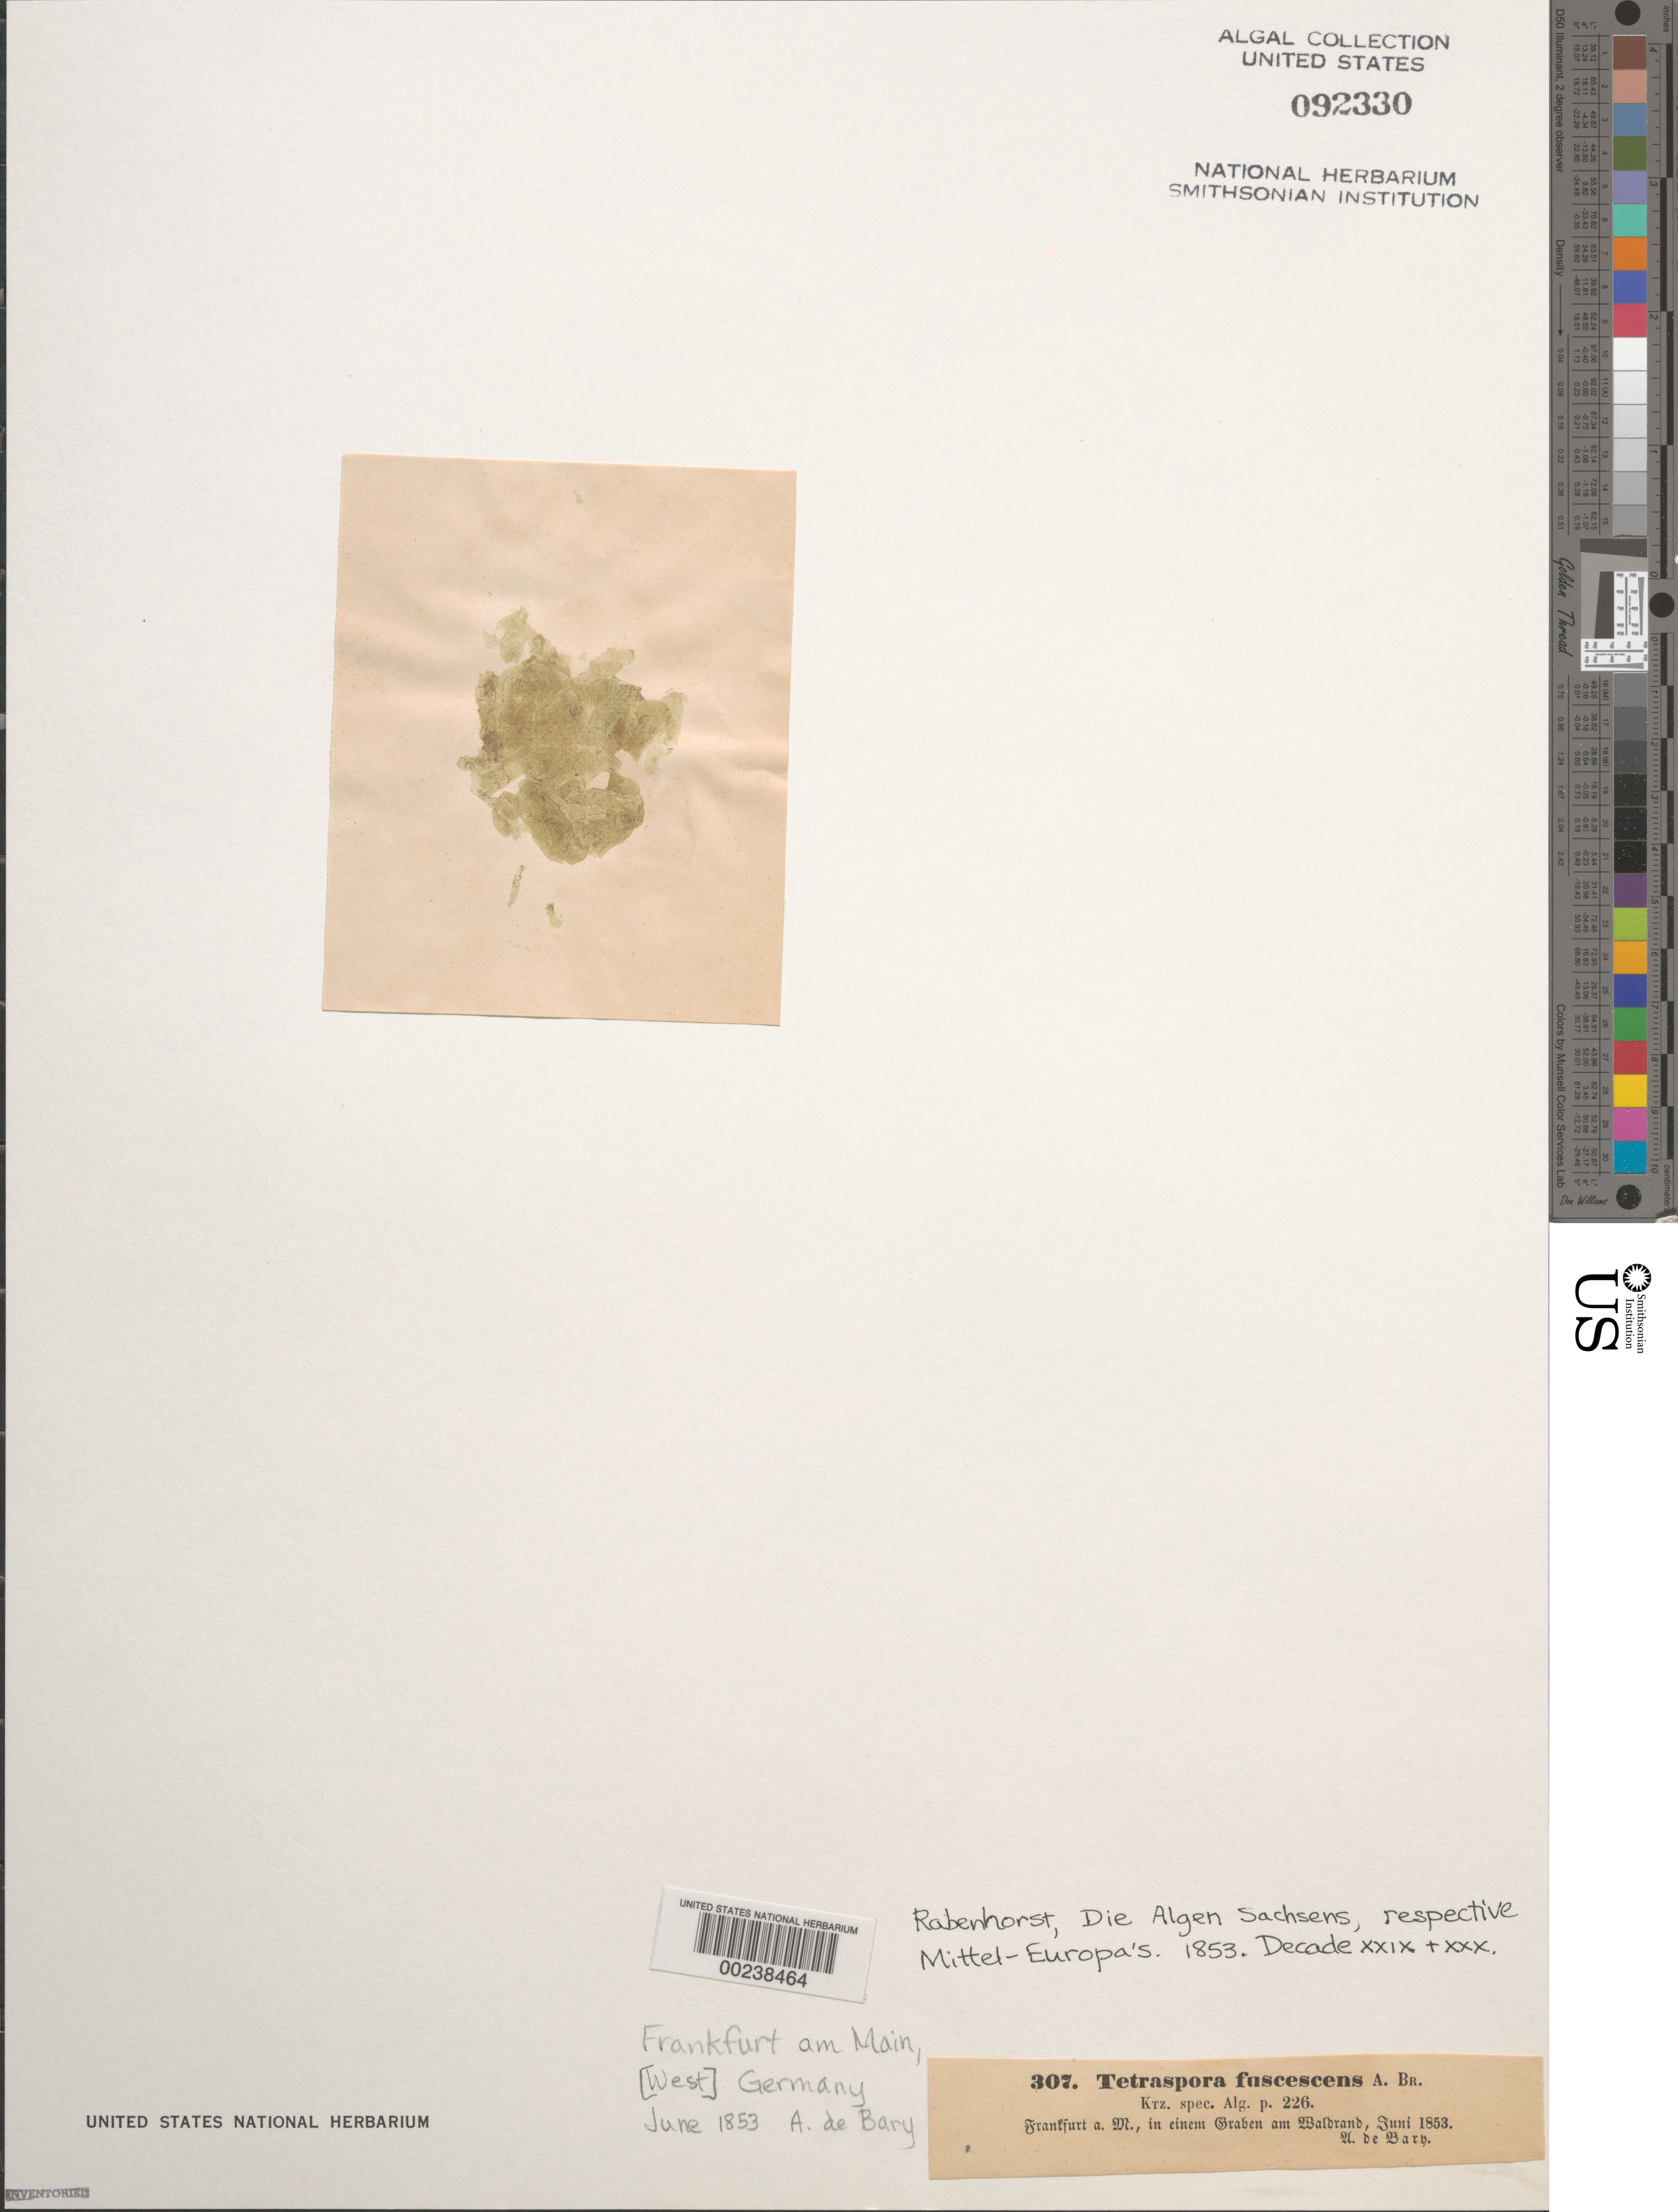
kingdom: Chromista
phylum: Ochrophyta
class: Chrysophyceae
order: Chromulinales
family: Chrysocapsaceae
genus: Tetrasporopsis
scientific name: Tetrasporopsis fuscescens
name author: (A. Braun ex Kütz.) Lemmermann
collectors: A. De Bary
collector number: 307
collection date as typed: Jun 1853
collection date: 1853-06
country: Germany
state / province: Hesse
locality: Frankfurt am main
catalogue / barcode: US 92330